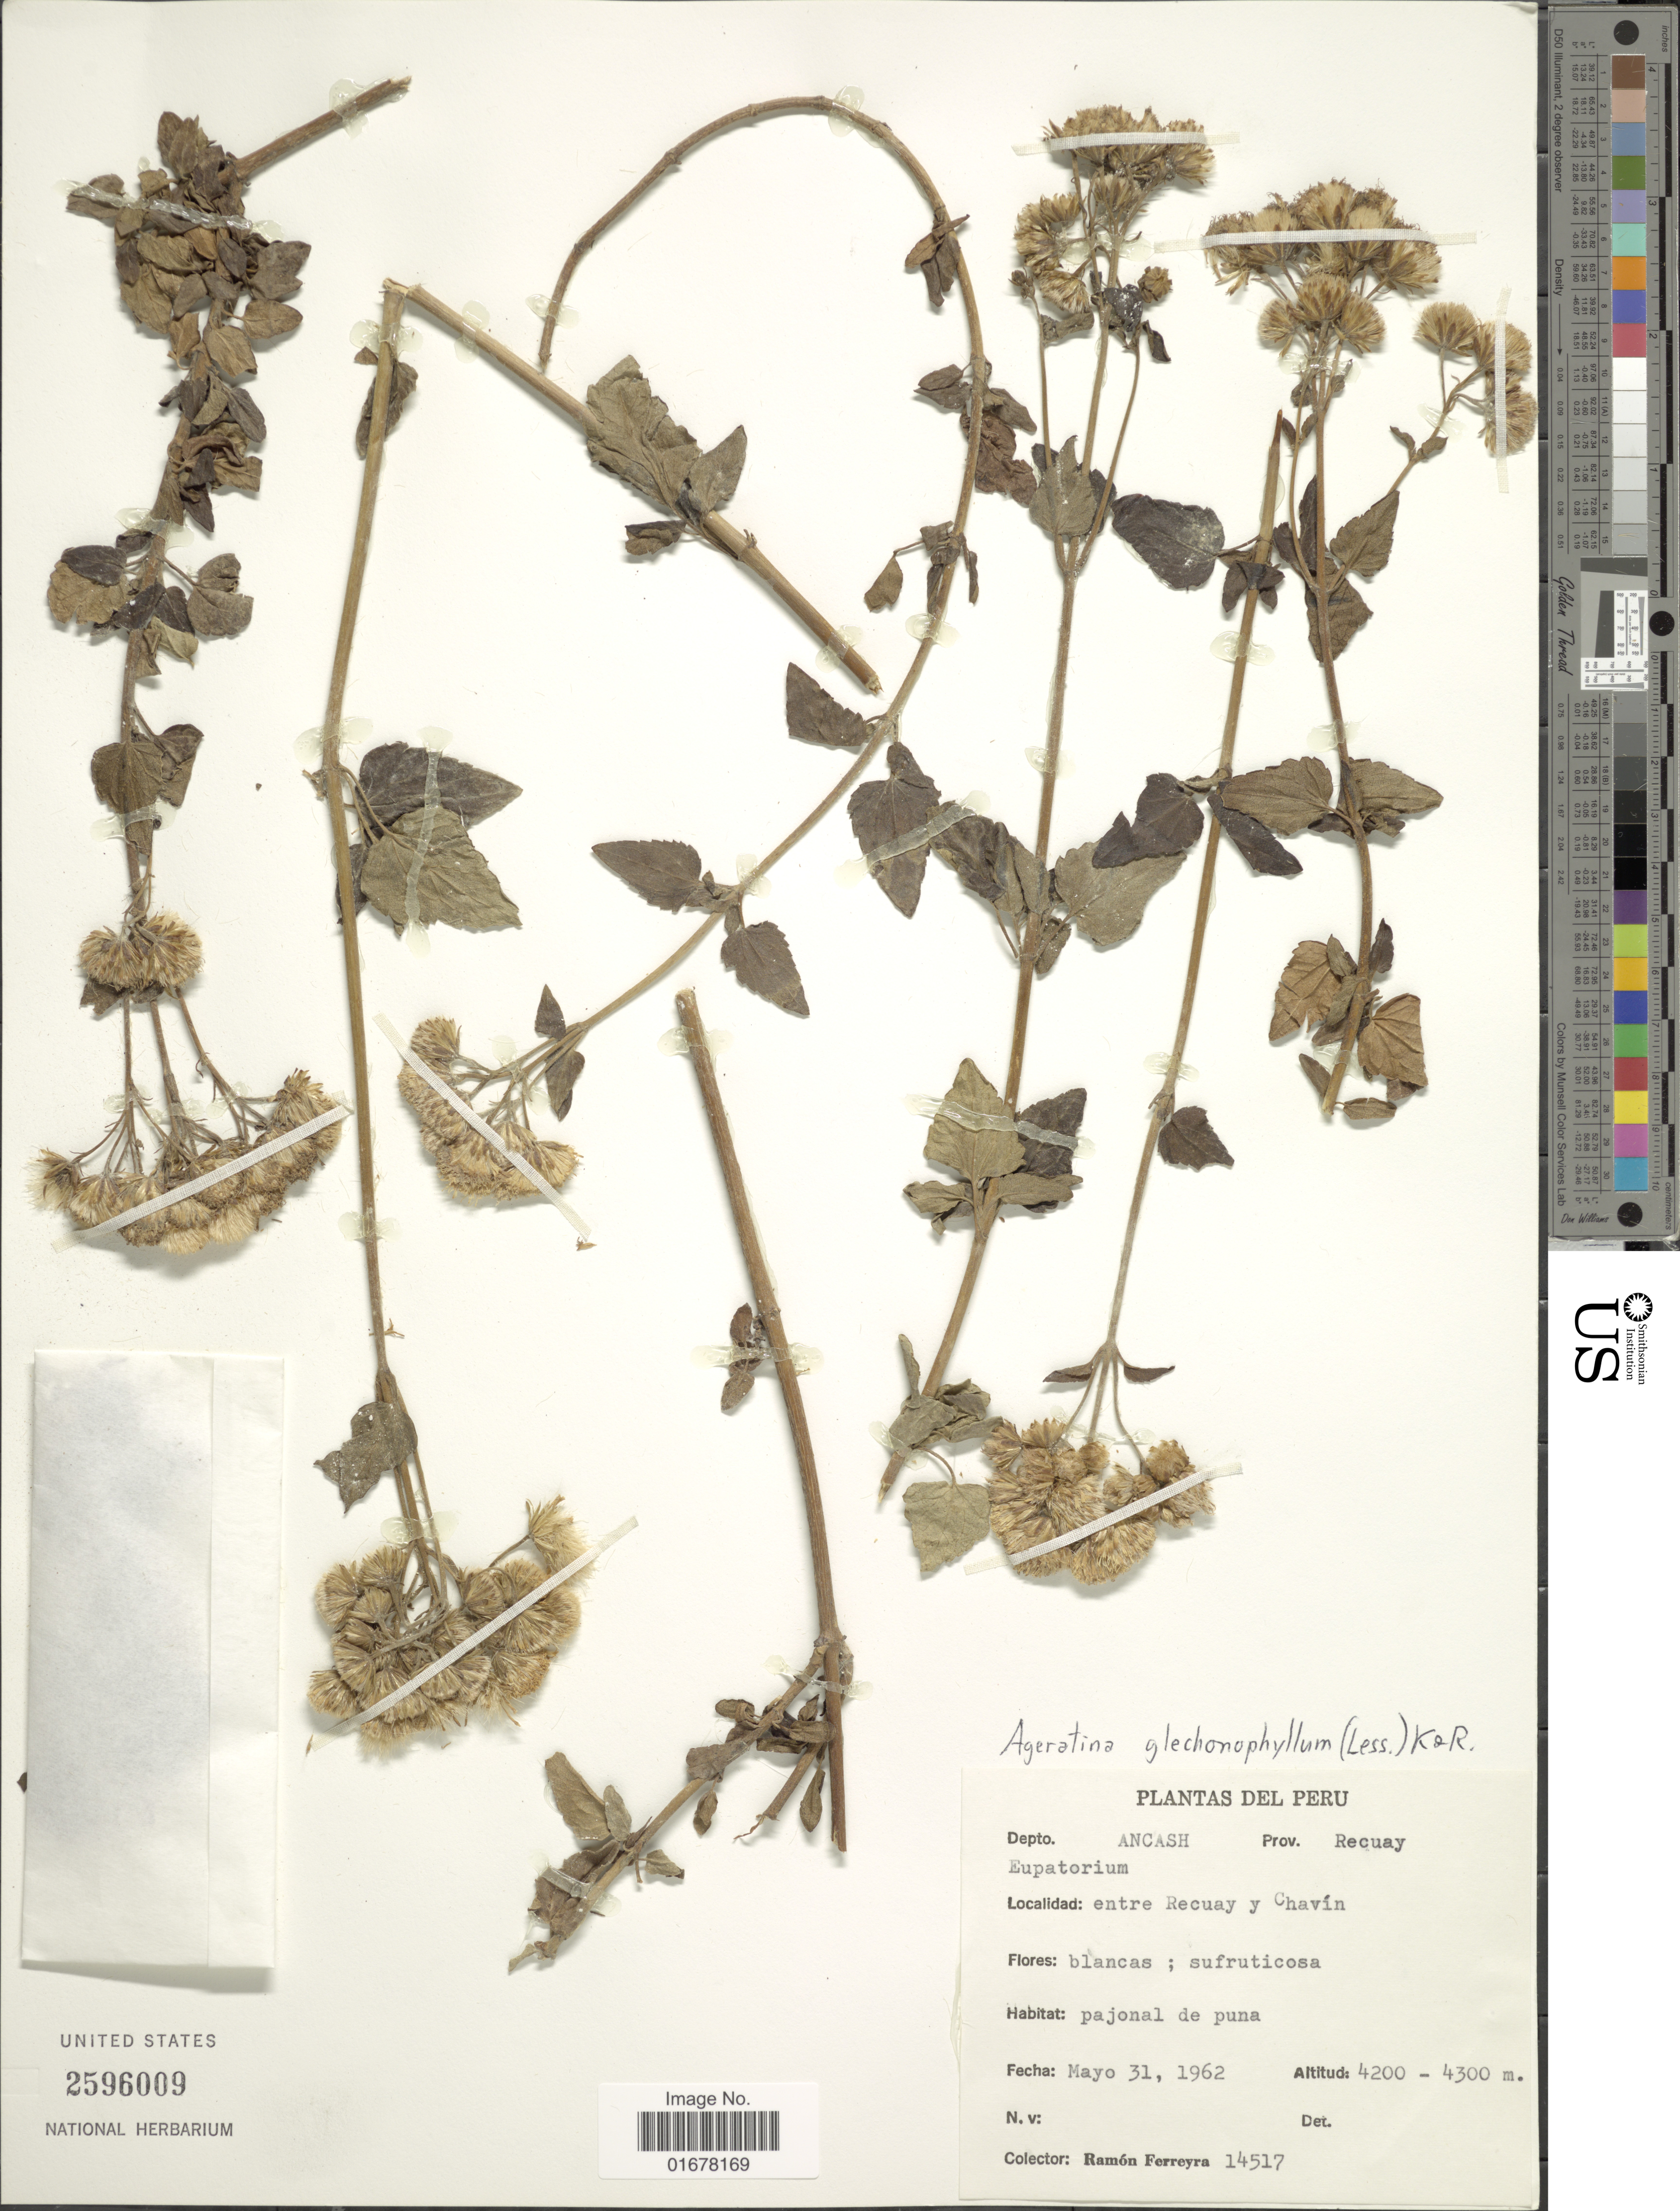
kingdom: Plantae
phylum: Tracheophyta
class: Magnoliopsida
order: Asterales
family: Asteraceae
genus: Ageratina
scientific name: Ageratina azangaroensis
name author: (Sch. Bip. ex Wedd.) R.M. King & H. Rob.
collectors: R. A. Ferreyra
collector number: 14517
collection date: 1962-05-31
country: Peru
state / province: Ancash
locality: Depto. Ancash, Prov. Recuay, Entre Recuay y Chavin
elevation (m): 4200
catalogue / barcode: US 2596009